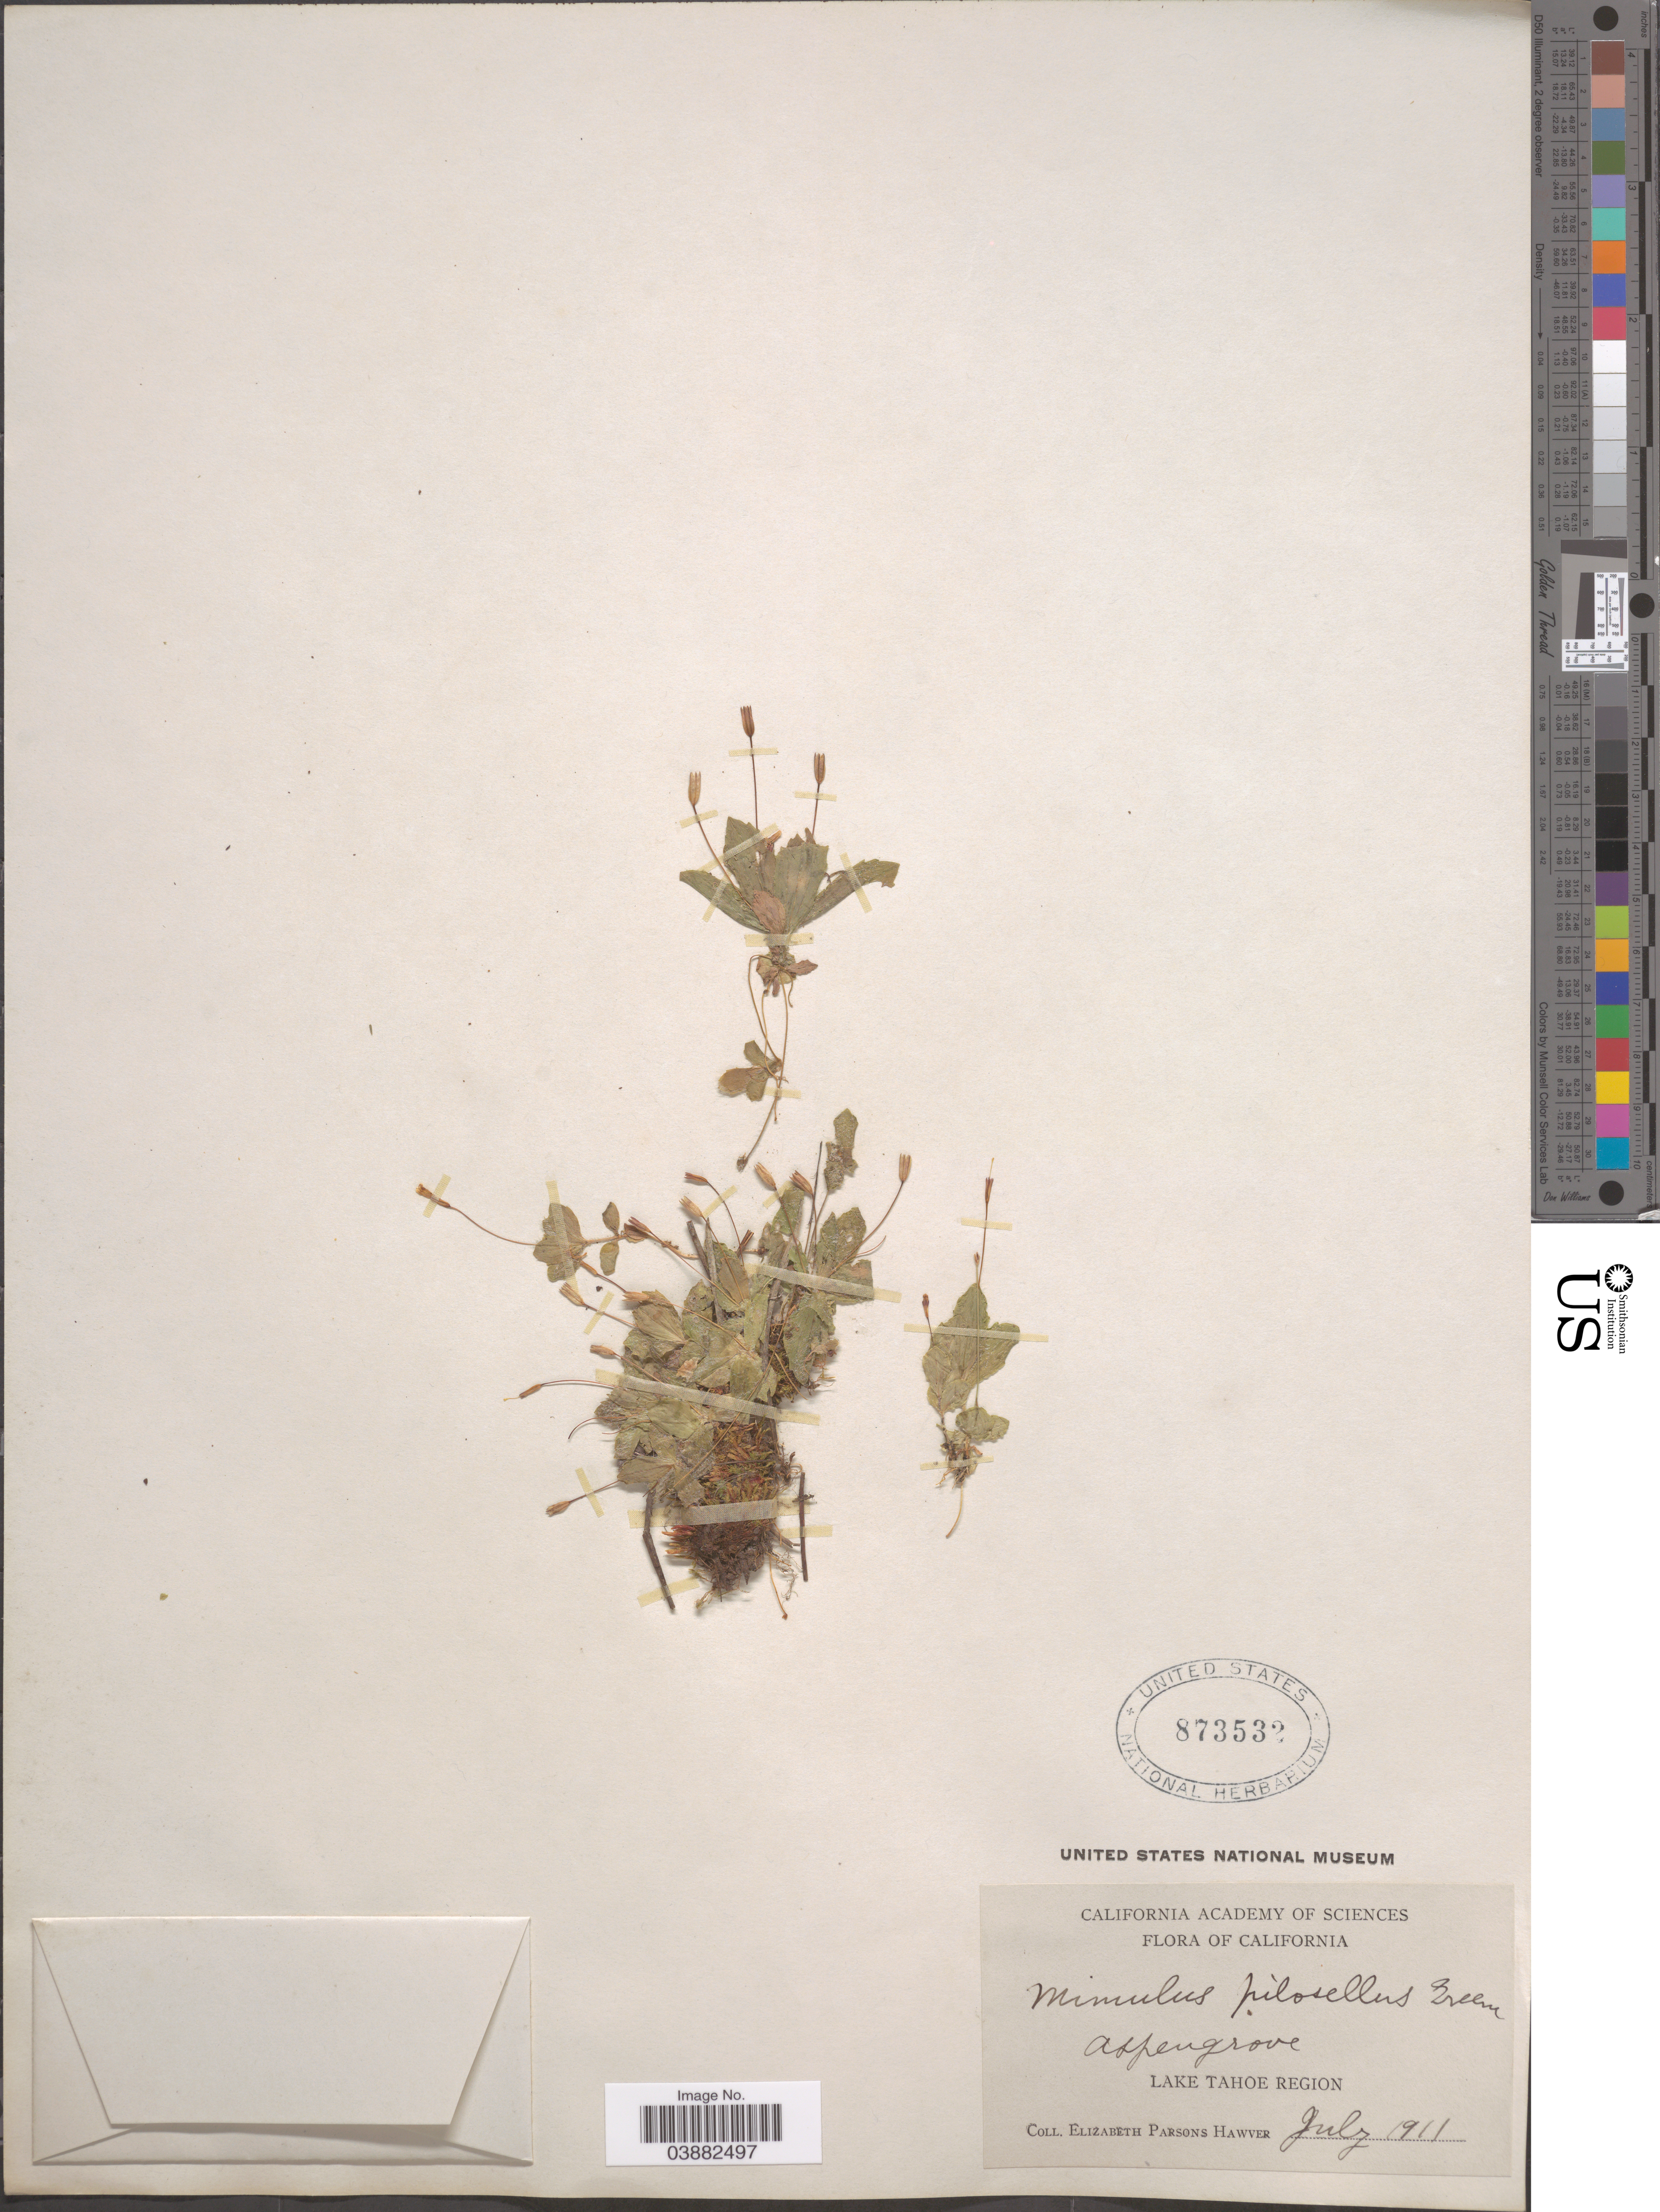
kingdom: Plantae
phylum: Tracheophyta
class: Magnoliopsida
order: Lamiales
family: Phrymaceae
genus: Mimulus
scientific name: Mimulus pilosellus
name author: Greene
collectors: E. Hawver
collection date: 1911-07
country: United States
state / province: California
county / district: Nevada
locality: Aspengrove. Lake Tahoe Region.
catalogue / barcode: US 873532